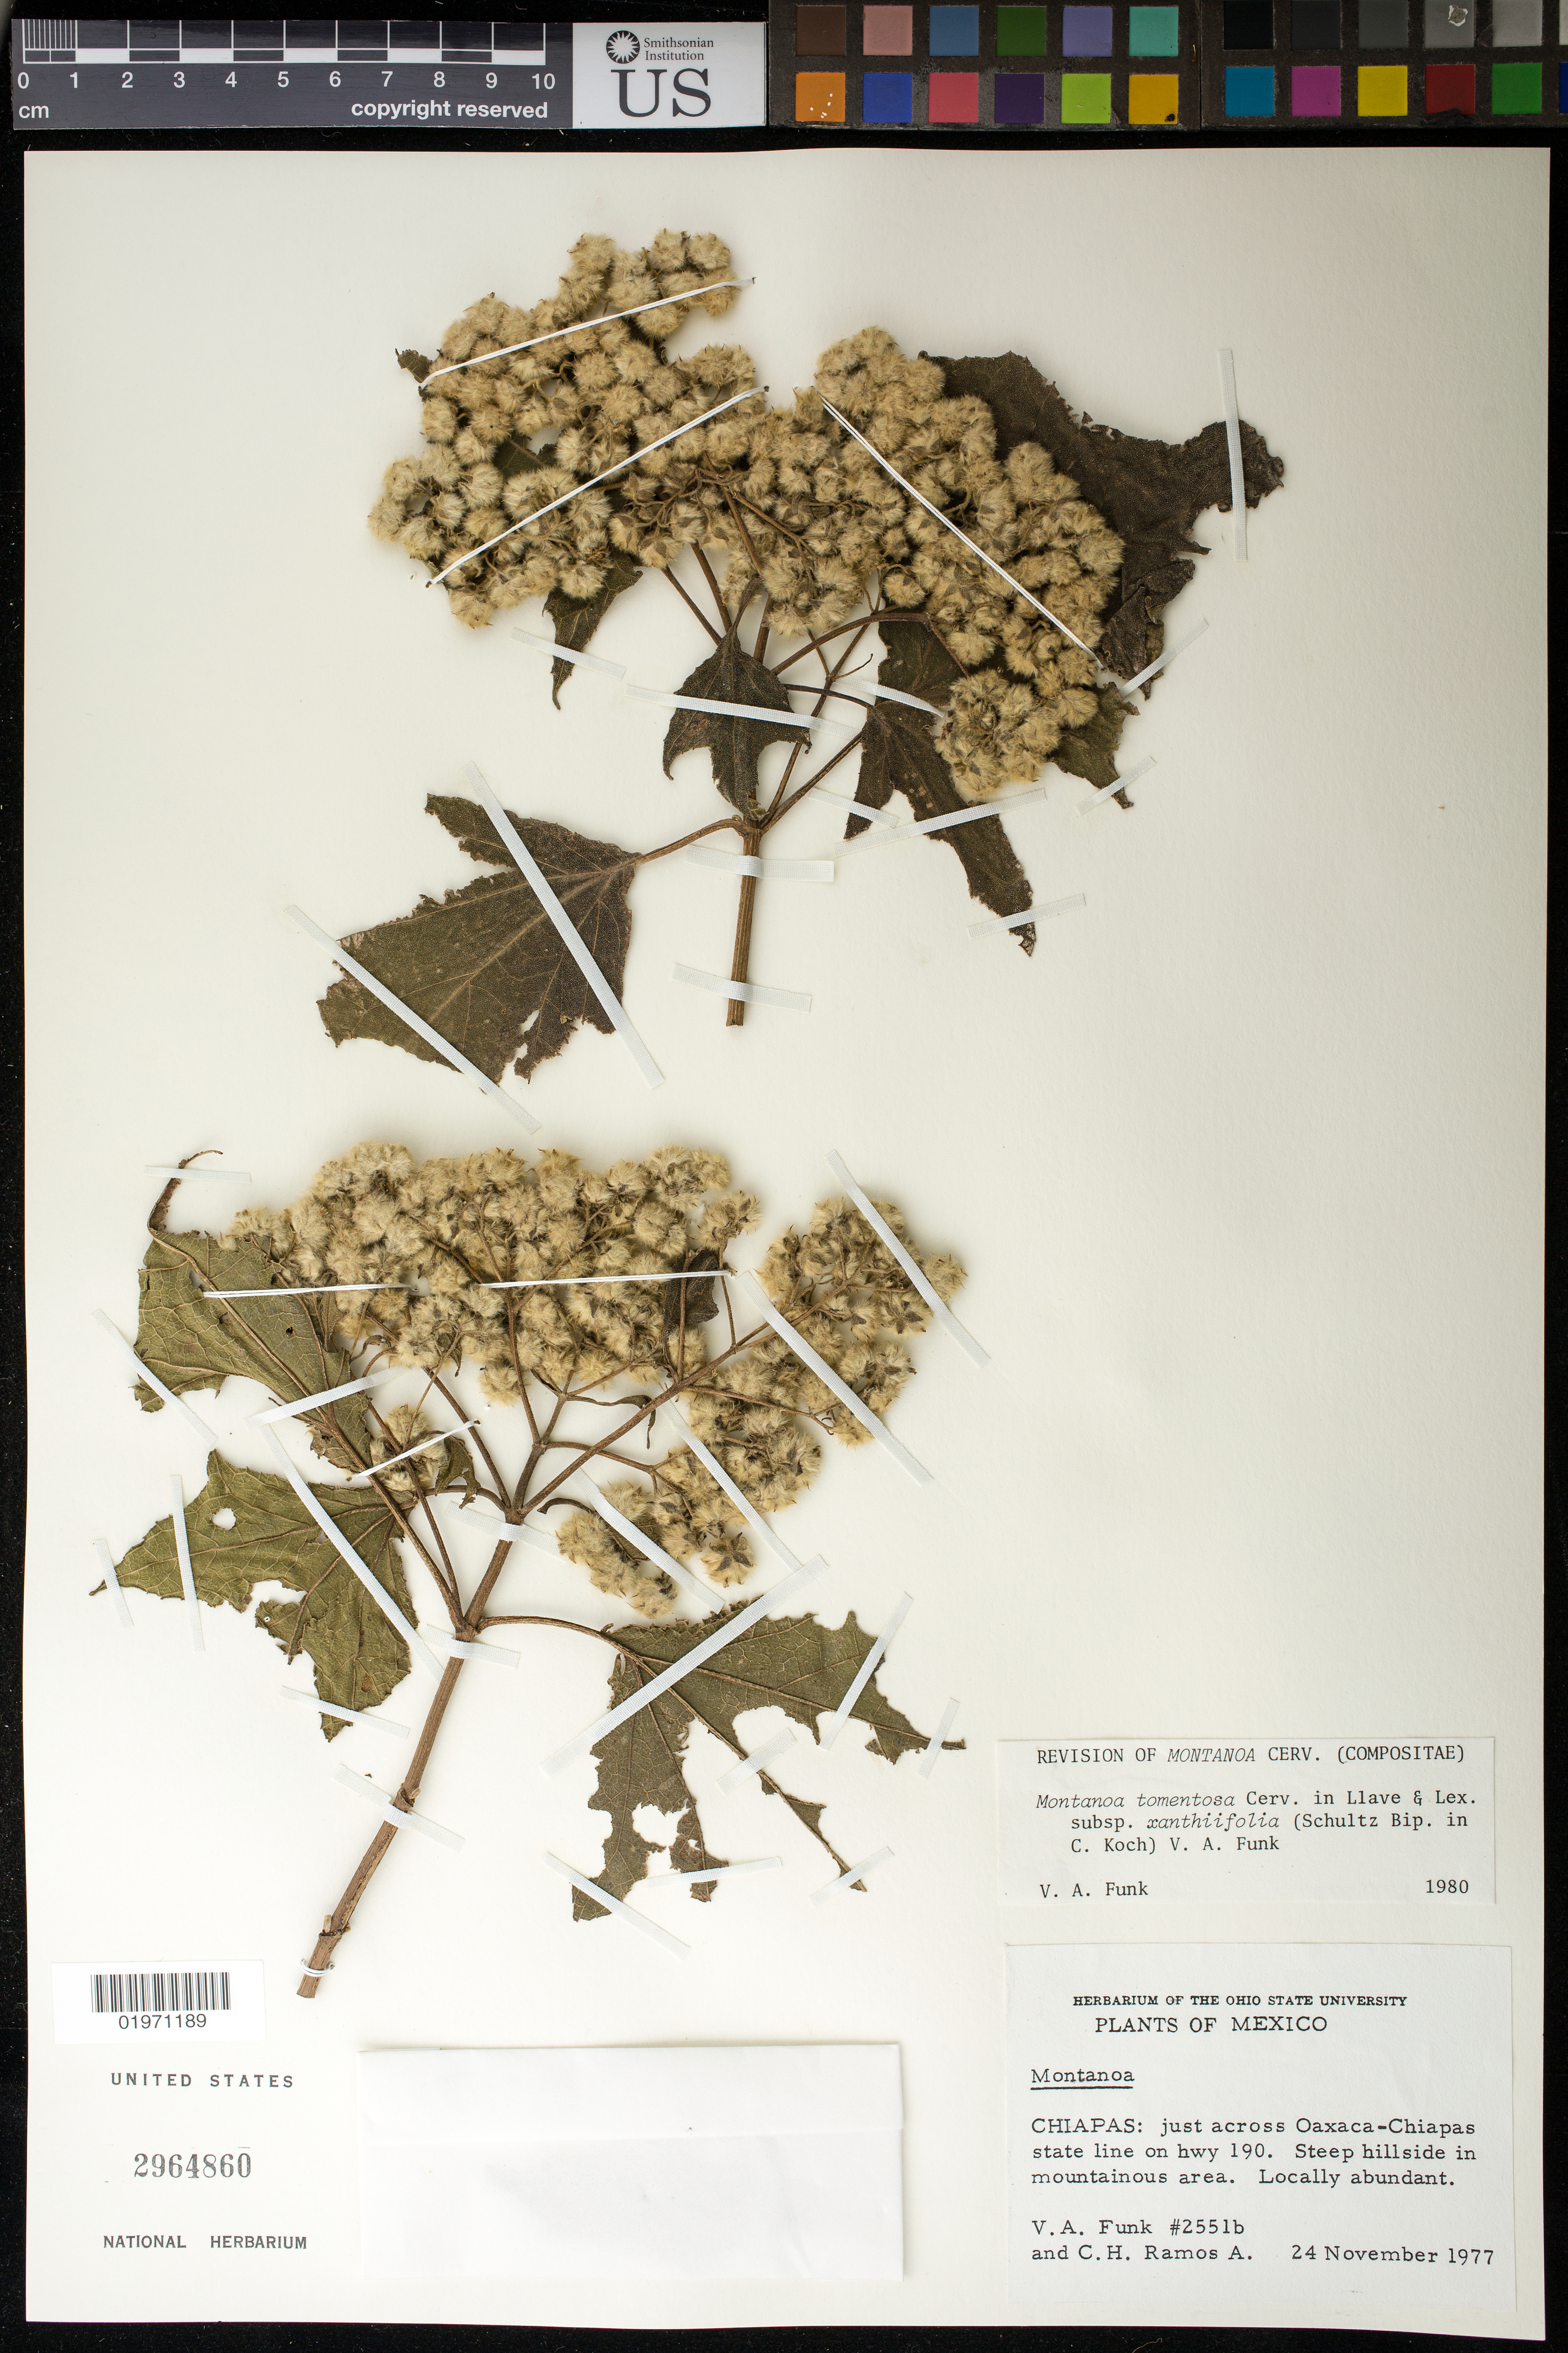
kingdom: Plantae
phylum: Tracheophyta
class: Magnoliopsida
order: Asterales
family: Asteraceae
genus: Montanoa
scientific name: Montanoa tomentosa subsp. xanthiifolia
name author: (Sch. Bip. in C. Koch) V.A. Funk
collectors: V. Funk & C. H. Ramos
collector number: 2551 B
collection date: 1977-11-24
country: Mexico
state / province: Chiapas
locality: Just across Oaxaca-Chiapas state line on hwy 190, steep hillside in mountains area.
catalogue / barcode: US 2964860